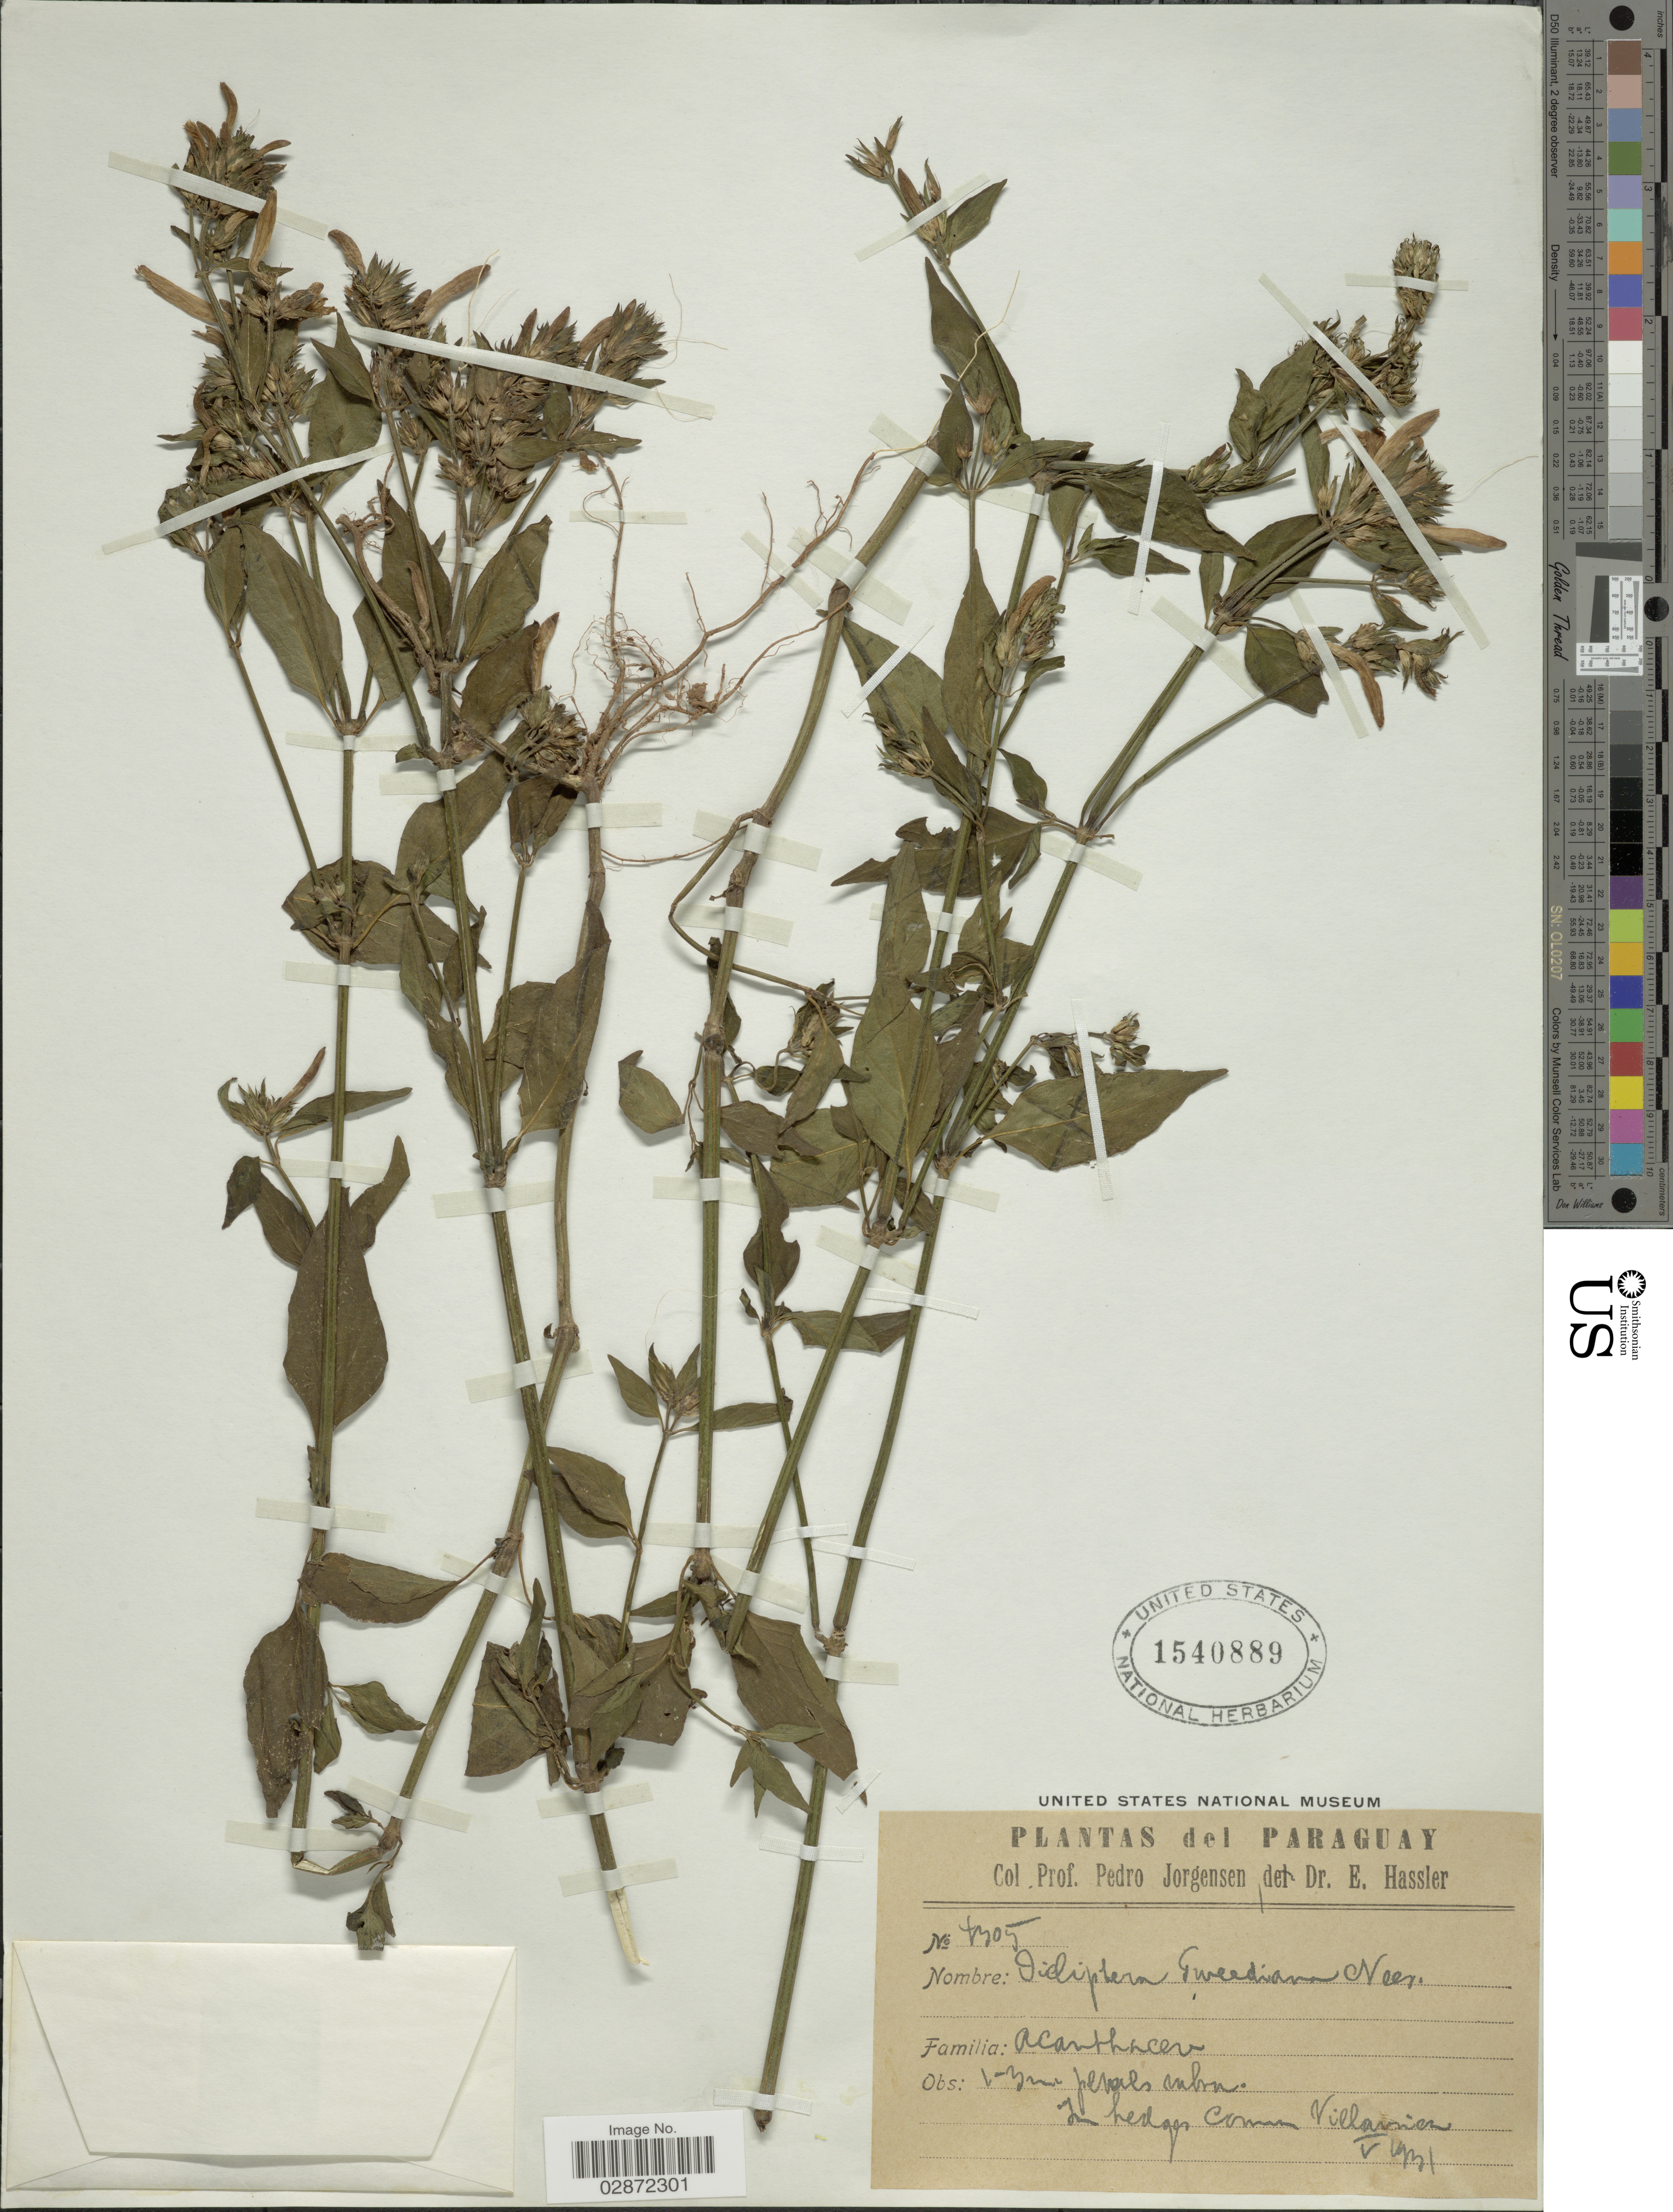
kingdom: Plantae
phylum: Tracheophyta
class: Magnoliopsida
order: Lamiales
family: Acanthaceae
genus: Dicliptera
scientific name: Dicliptera squarrosa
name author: Nees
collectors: P. Jörgensen & E. Hassler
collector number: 4305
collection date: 1931-05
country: Paraguay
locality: Villarrica.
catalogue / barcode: US 1540889